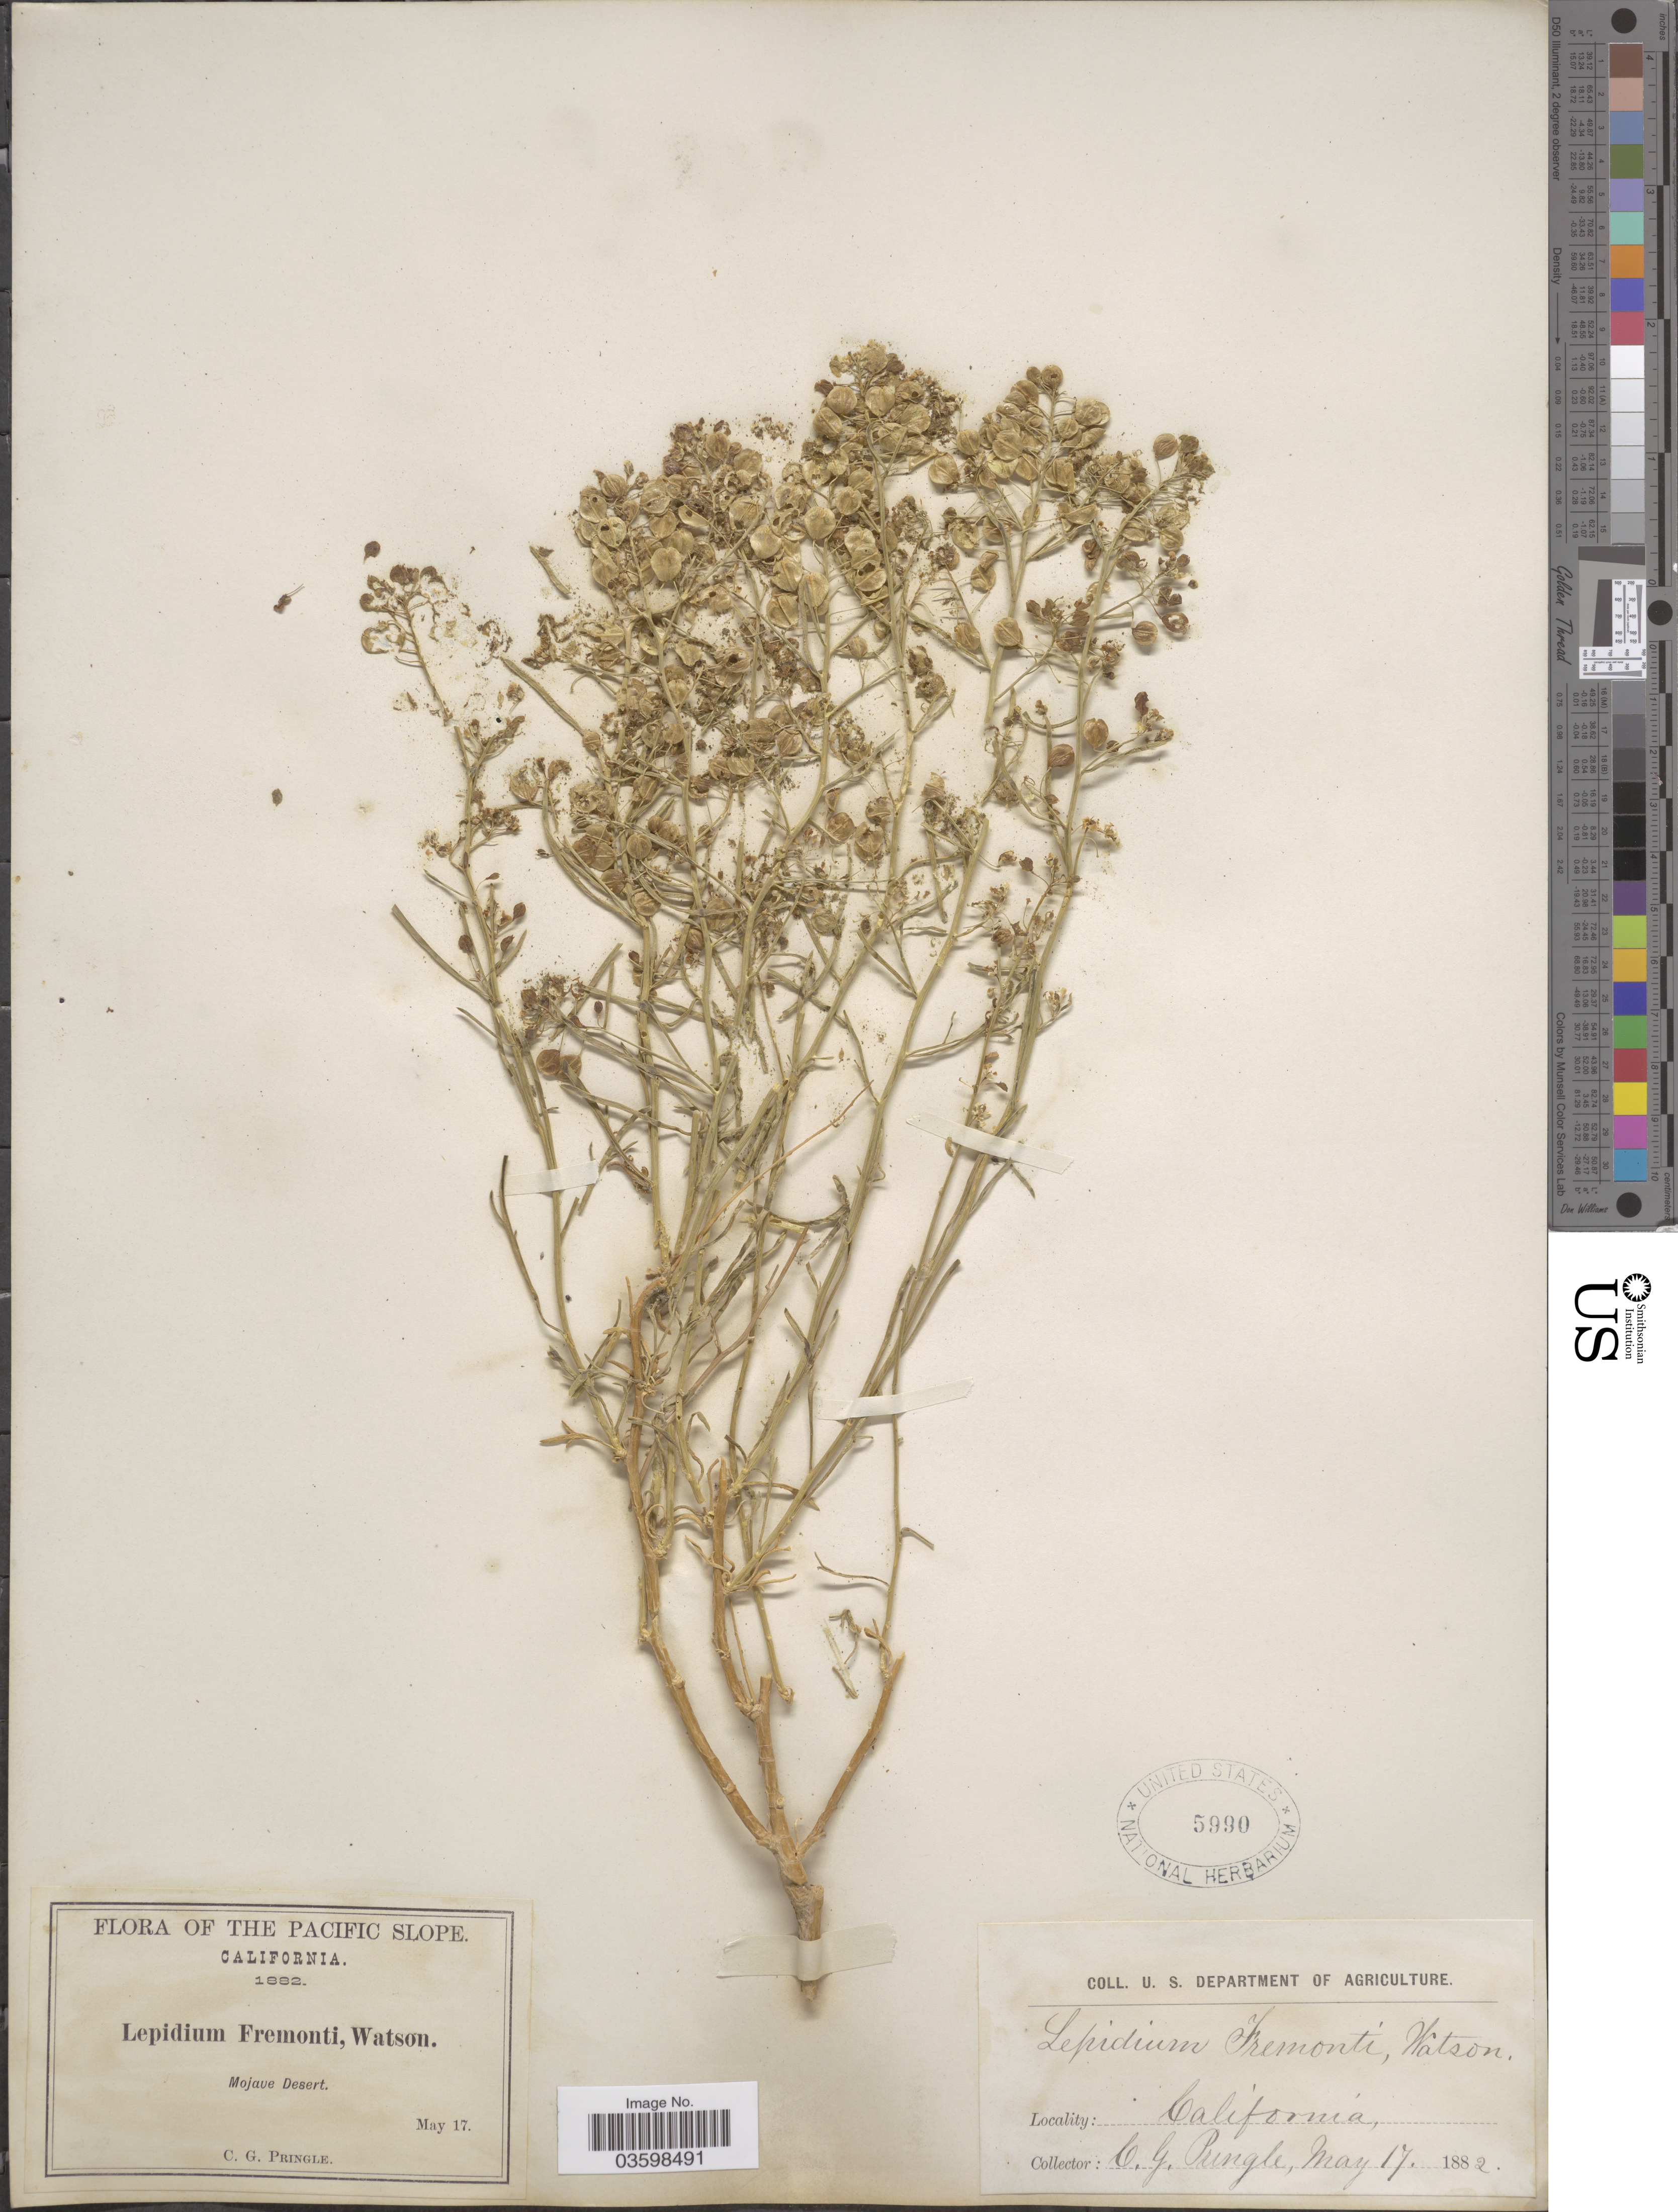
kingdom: Plantae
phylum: Tracheophyta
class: Magnoliopsida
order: Brassicales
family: Brassicaceae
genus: Lepidium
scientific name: Lepidium fremontii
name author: S. Watson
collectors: C. G. Pringle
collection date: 1882-05-17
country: United States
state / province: California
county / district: San Bernardino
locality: The Pacific Slope. Mojave Desert.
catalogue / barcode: US 5990